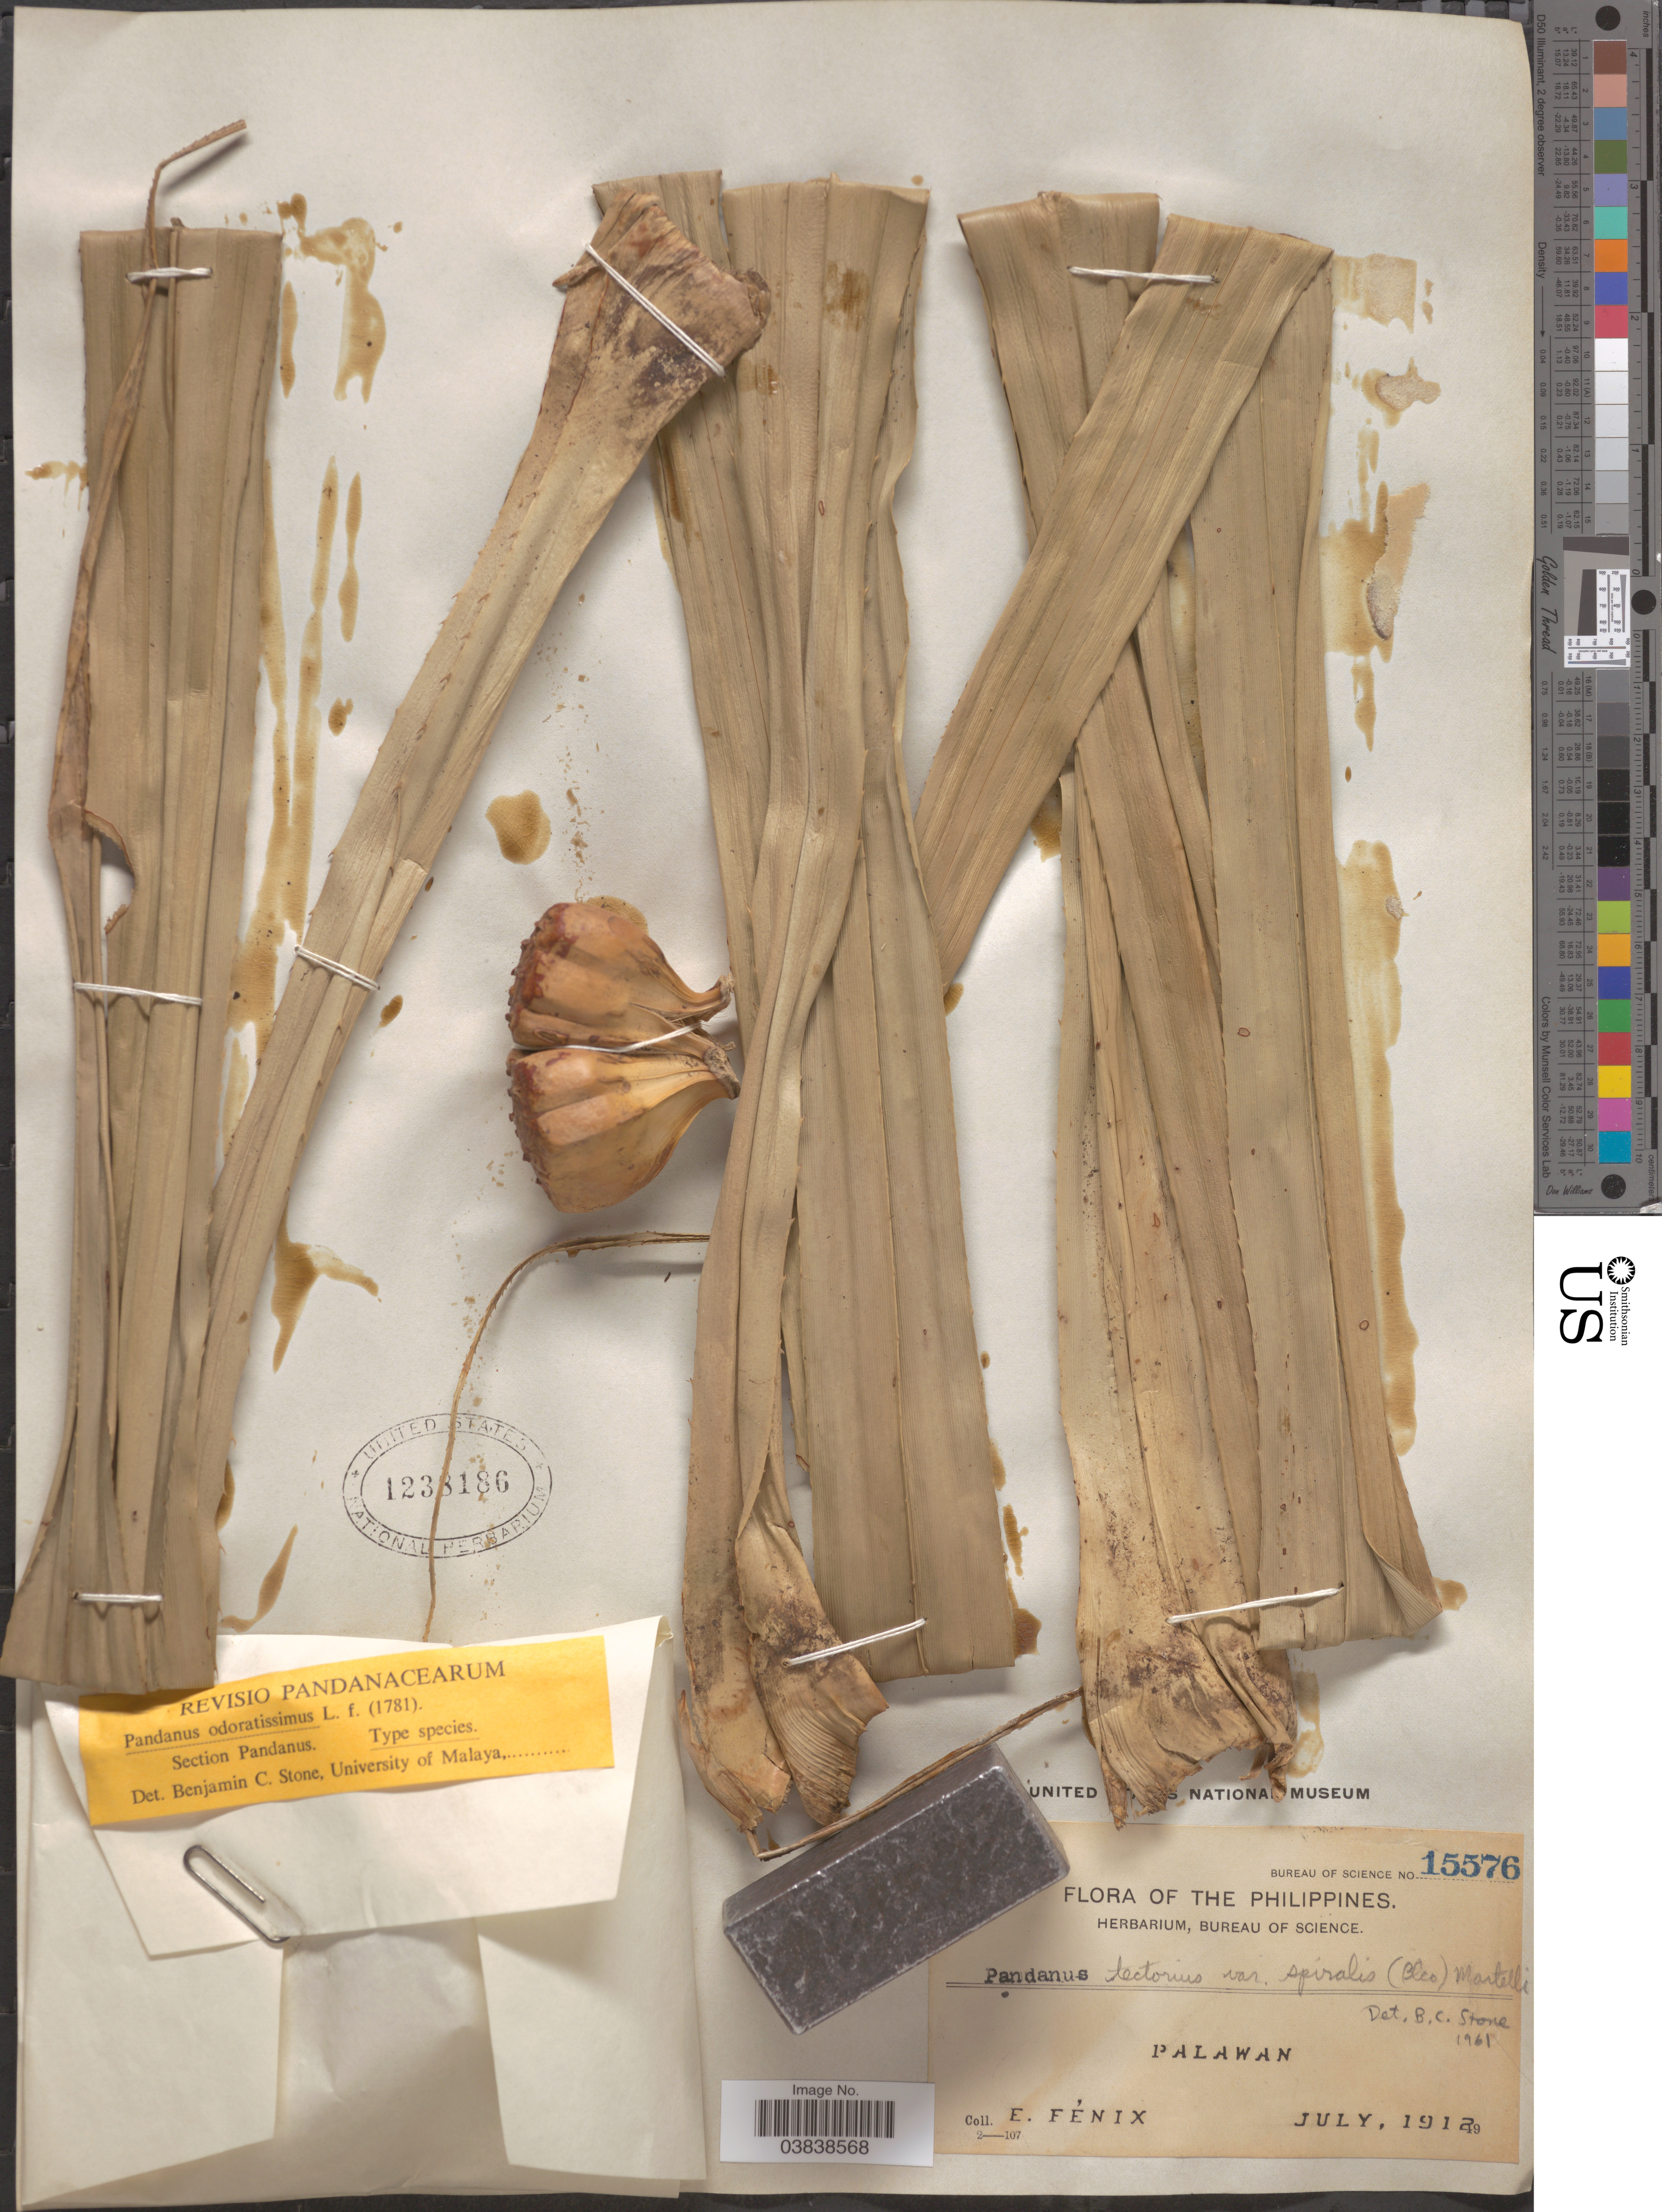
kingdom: Plantae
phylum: Tracheophyta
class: Liliopsida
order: Pandanales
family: Pandanaceae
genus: Pandanus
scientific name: Pandanus odoratissimus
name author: L. f.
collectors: E. Fénix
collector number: Bureau of Science 15576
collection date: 1912-07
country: Philippines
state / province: Mimaropa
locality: Palawan.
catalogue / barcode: US 1238186